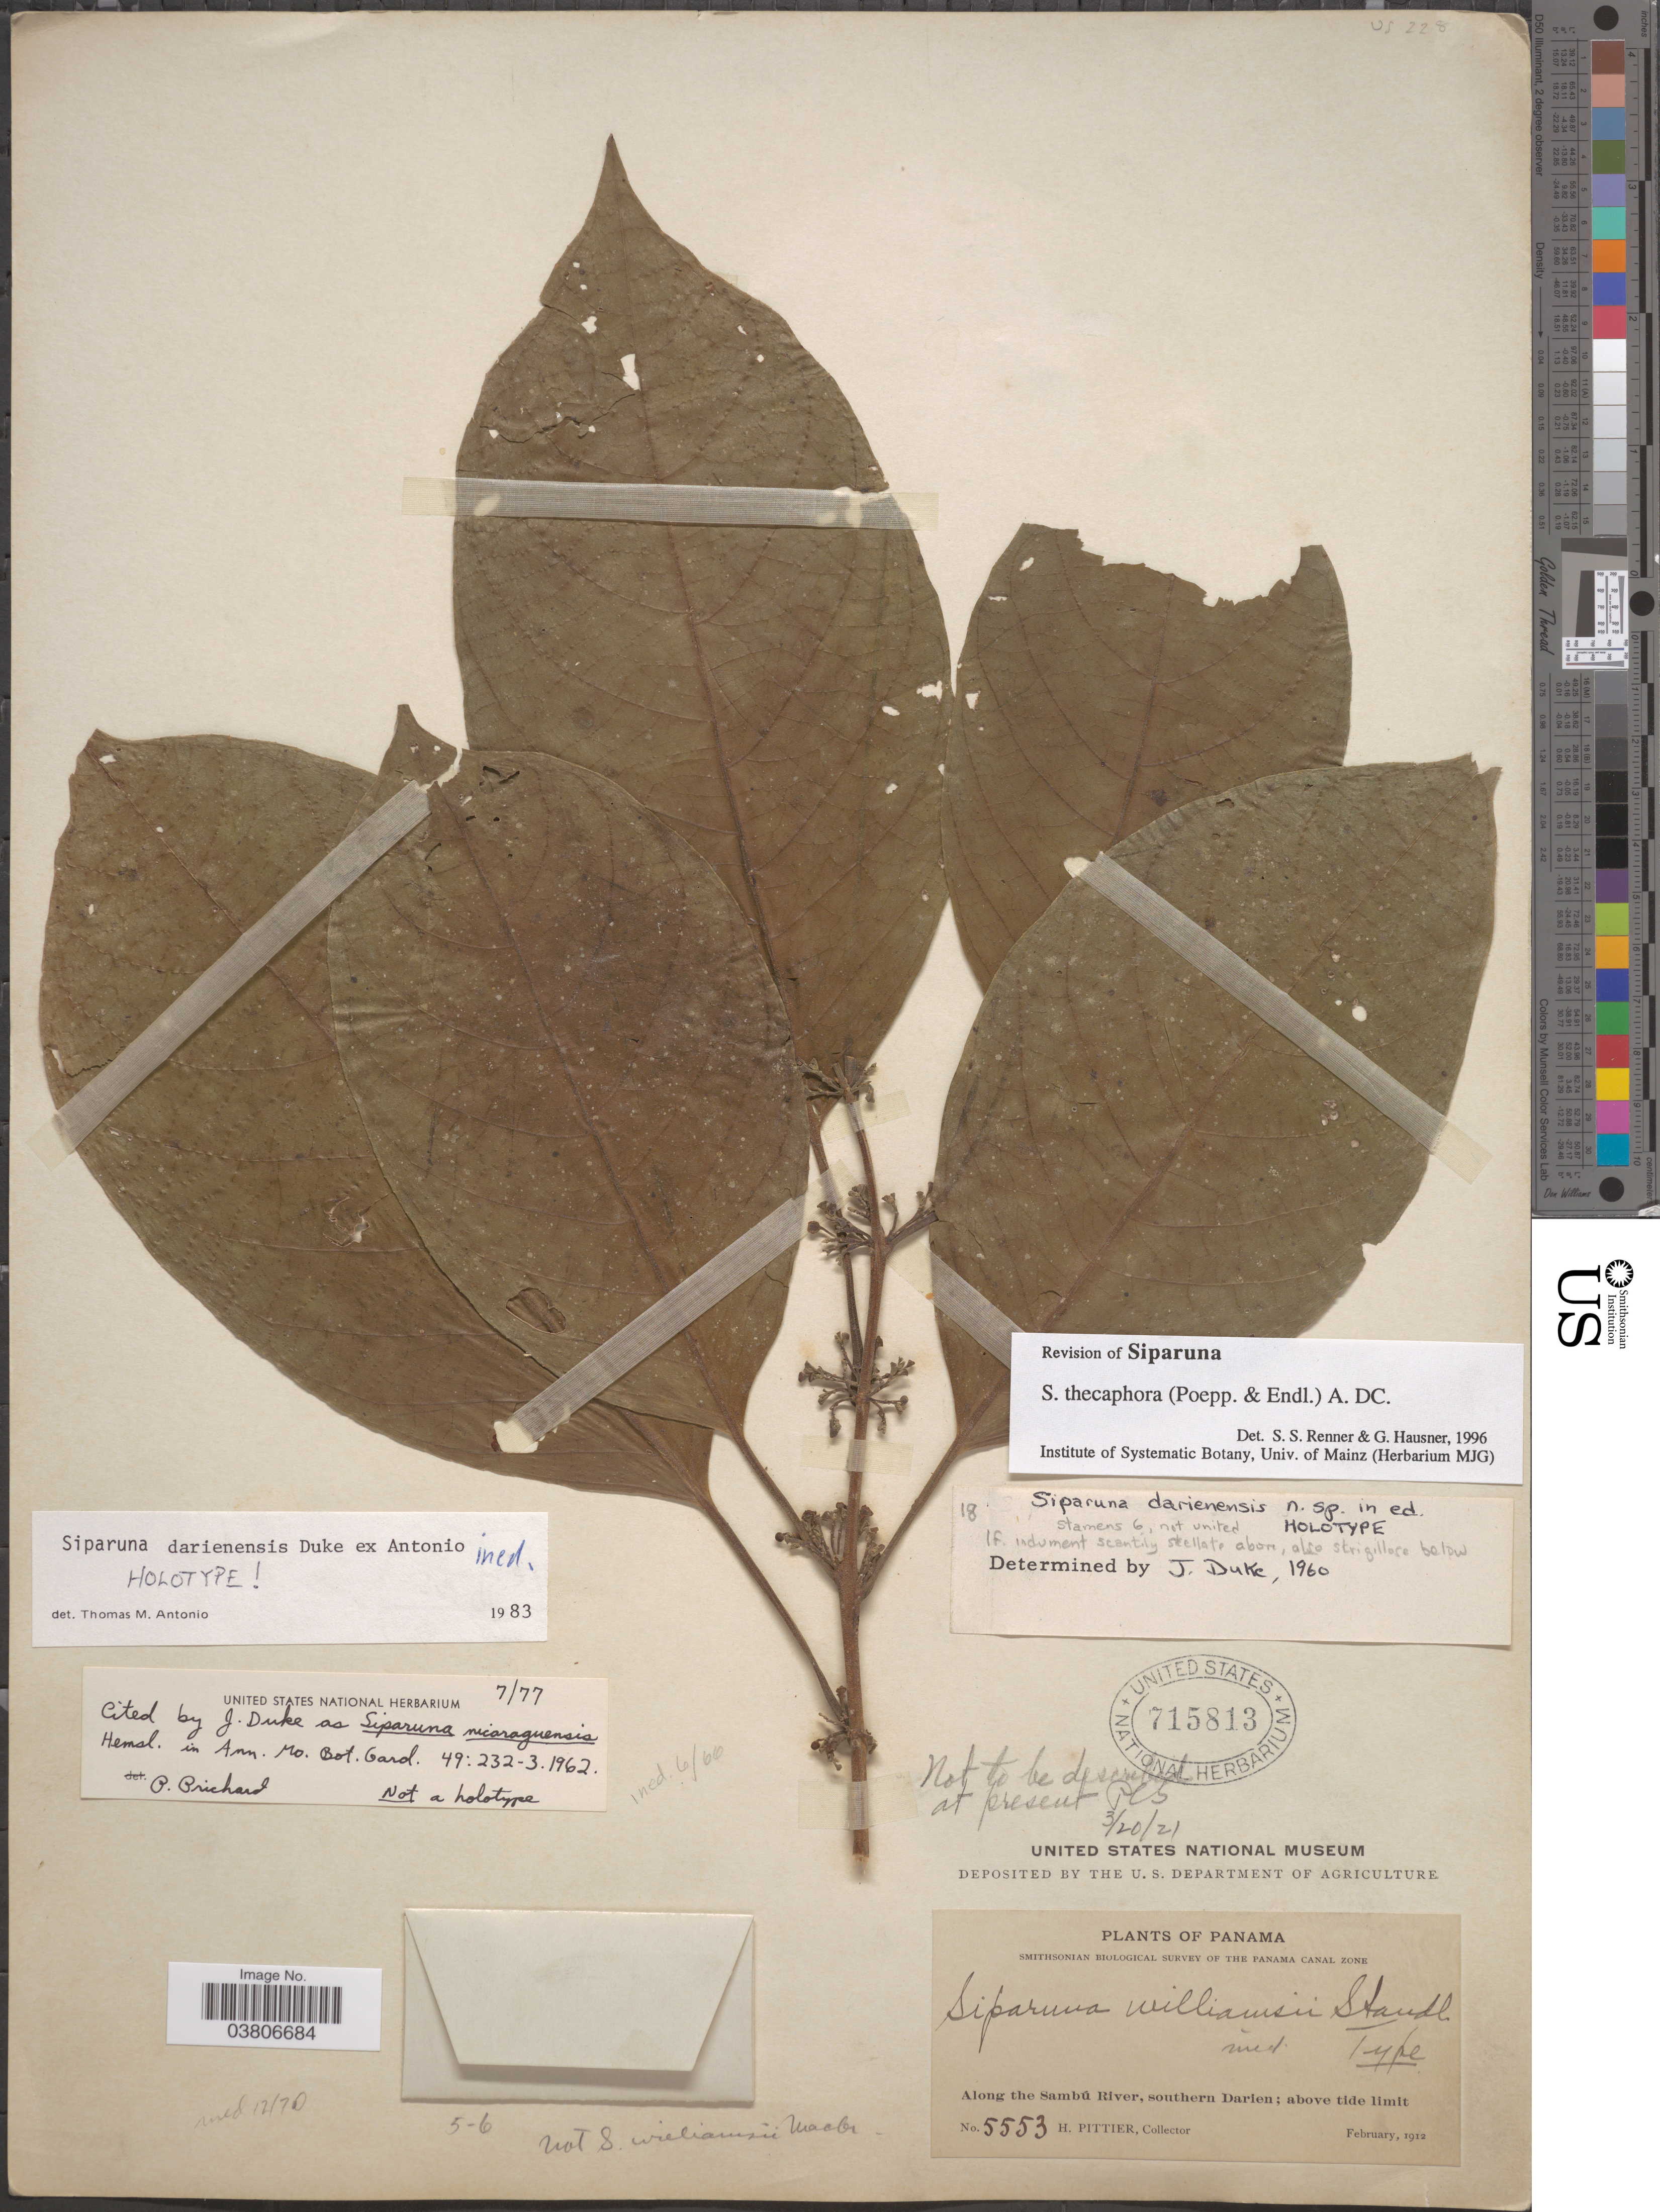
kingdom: Plantae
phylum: Tracheophyta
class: Magnoliopsida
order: Laurales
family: Siparunaceae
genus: Siparuna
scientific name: Siparuna thecaphora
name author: (Poepp. & Endl.) A. DC.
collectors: H. F. Pittier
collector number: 5553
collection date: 1912-02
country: Panama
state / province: Darien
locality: Along the Sambú River, southern Darien.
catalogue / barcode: US 715813